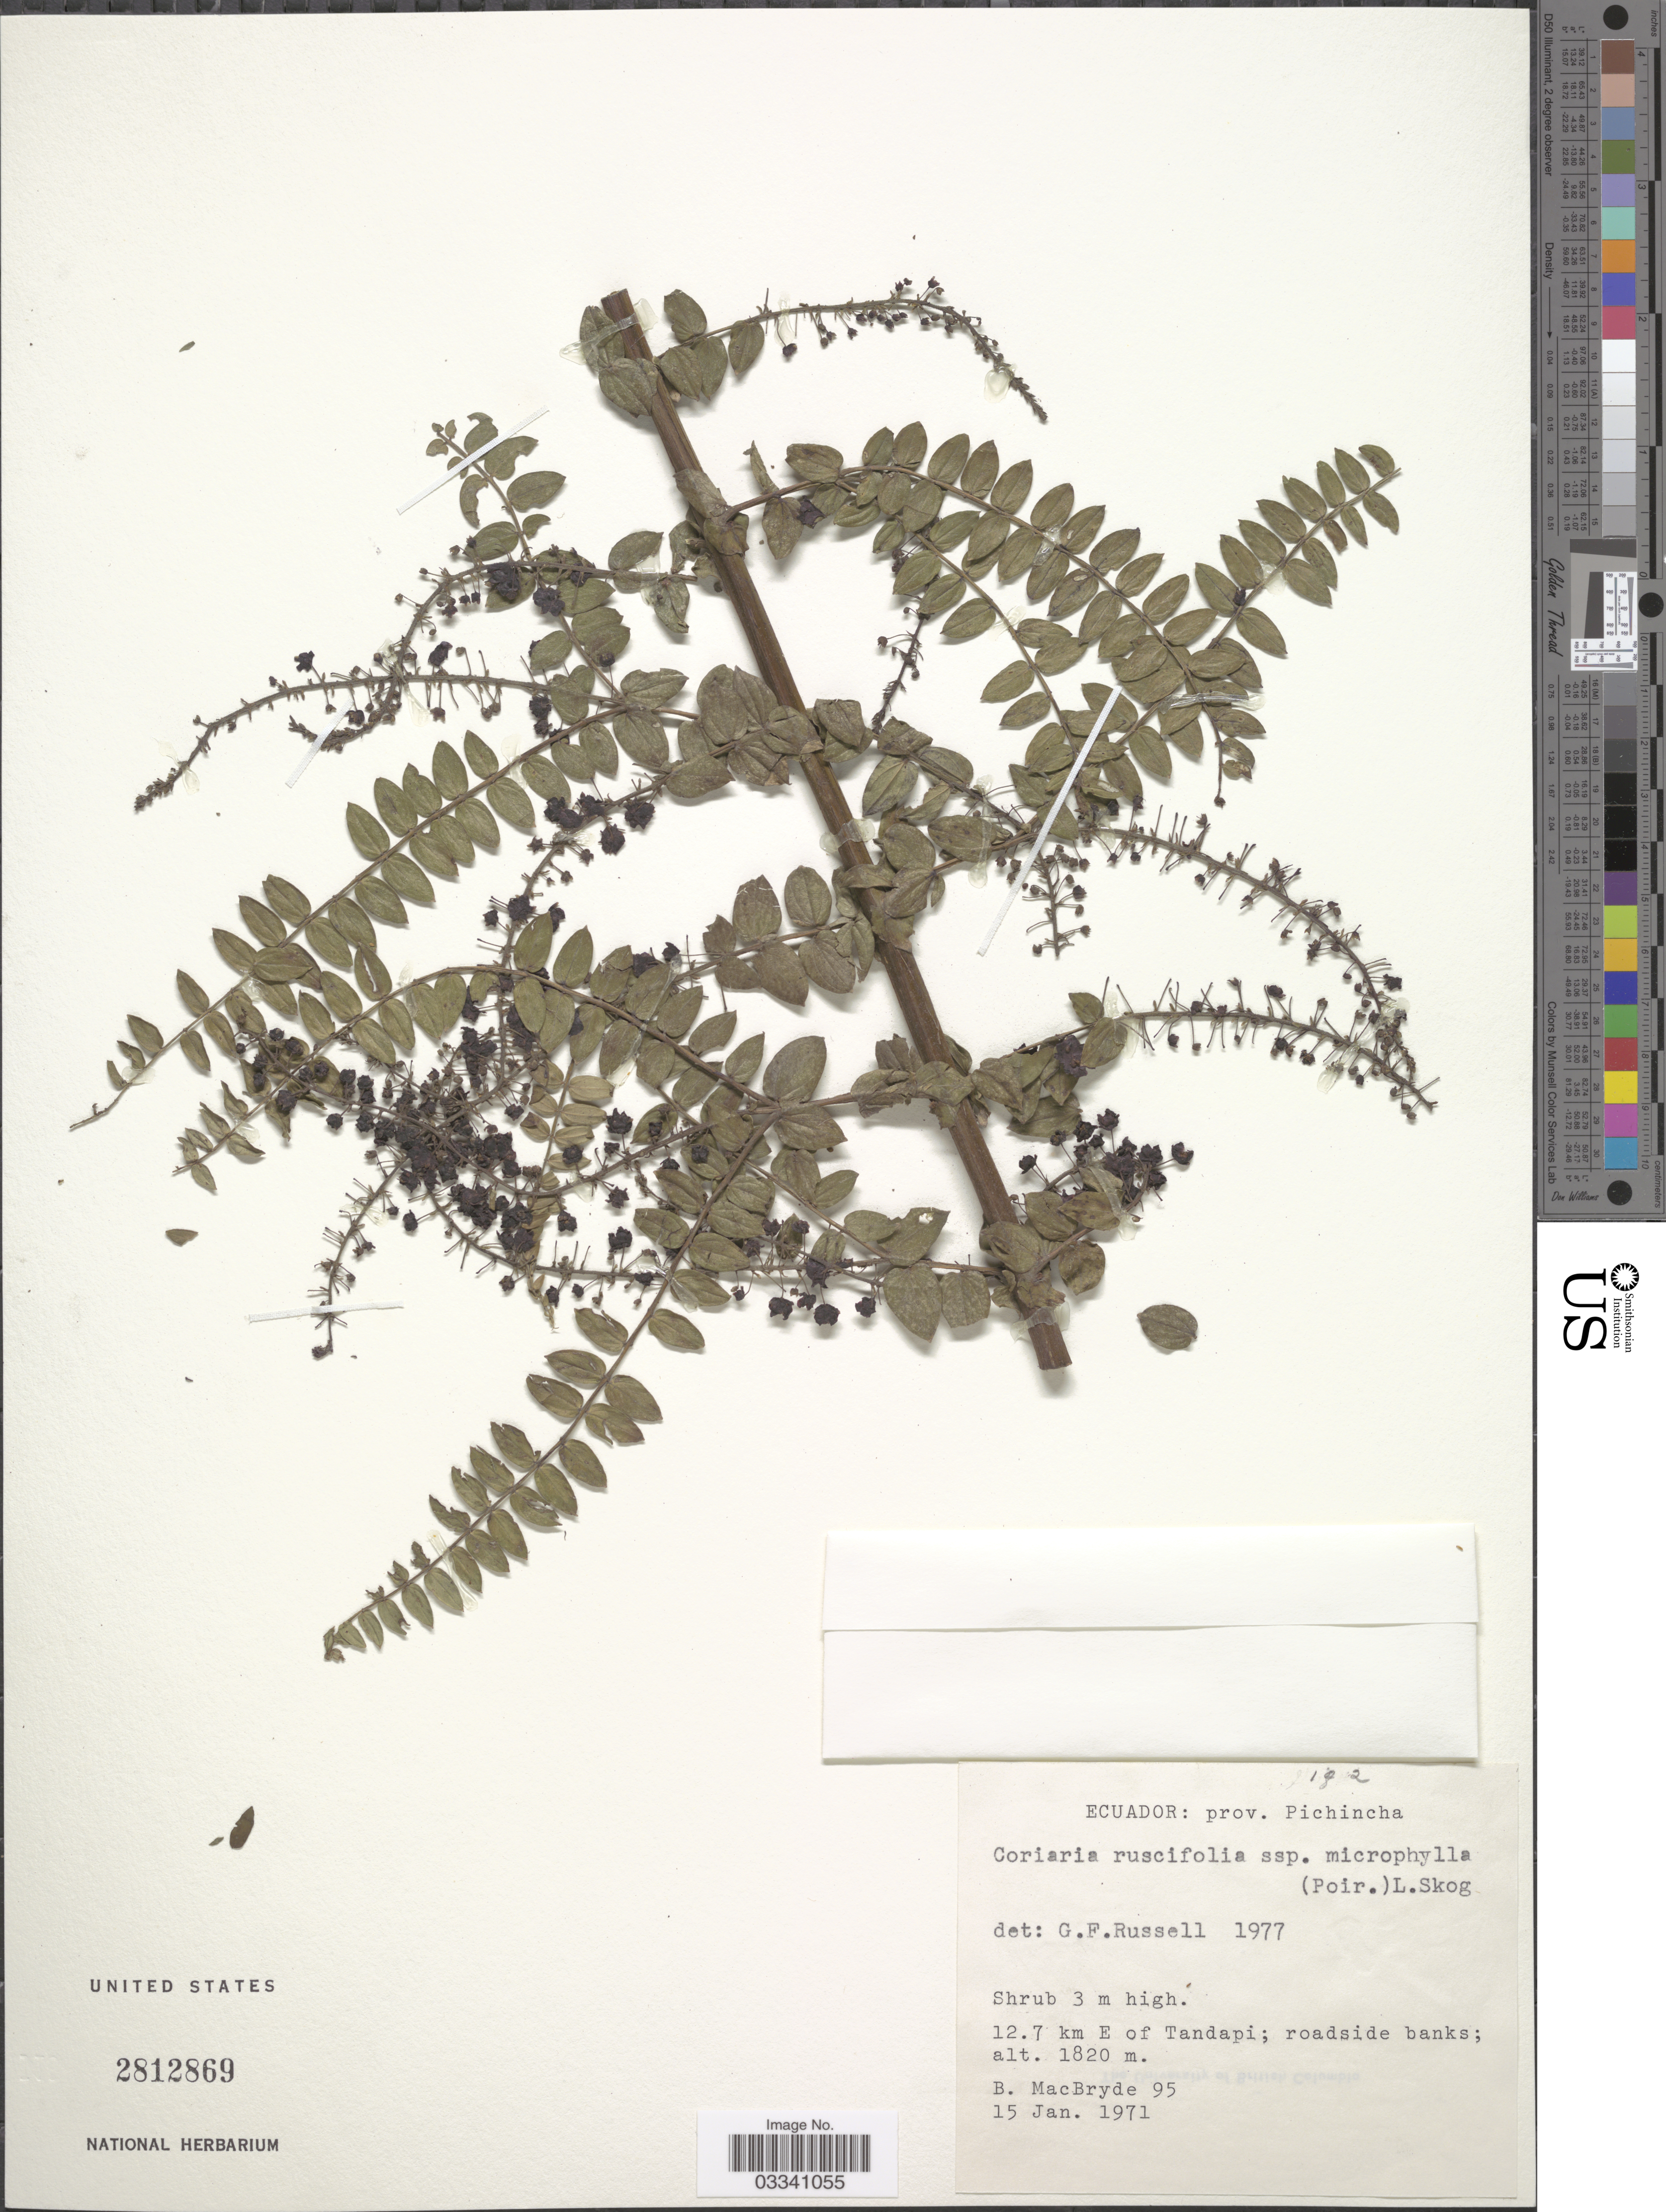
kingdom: Plantae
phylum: Tracheophyta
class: Magnoliopsida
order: Cucurbitales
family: Coriariaceae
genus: Coriaria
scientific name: Coriaria ruscifolia subsp. microphylla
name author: (Poir.) L.E. Skog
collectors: B. MacBryde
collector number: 95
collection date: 1971-01-15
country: Ecuador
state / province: Pichincha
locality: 12.7 km E of Tandapi.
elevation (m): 1820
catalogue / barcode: US 2812869